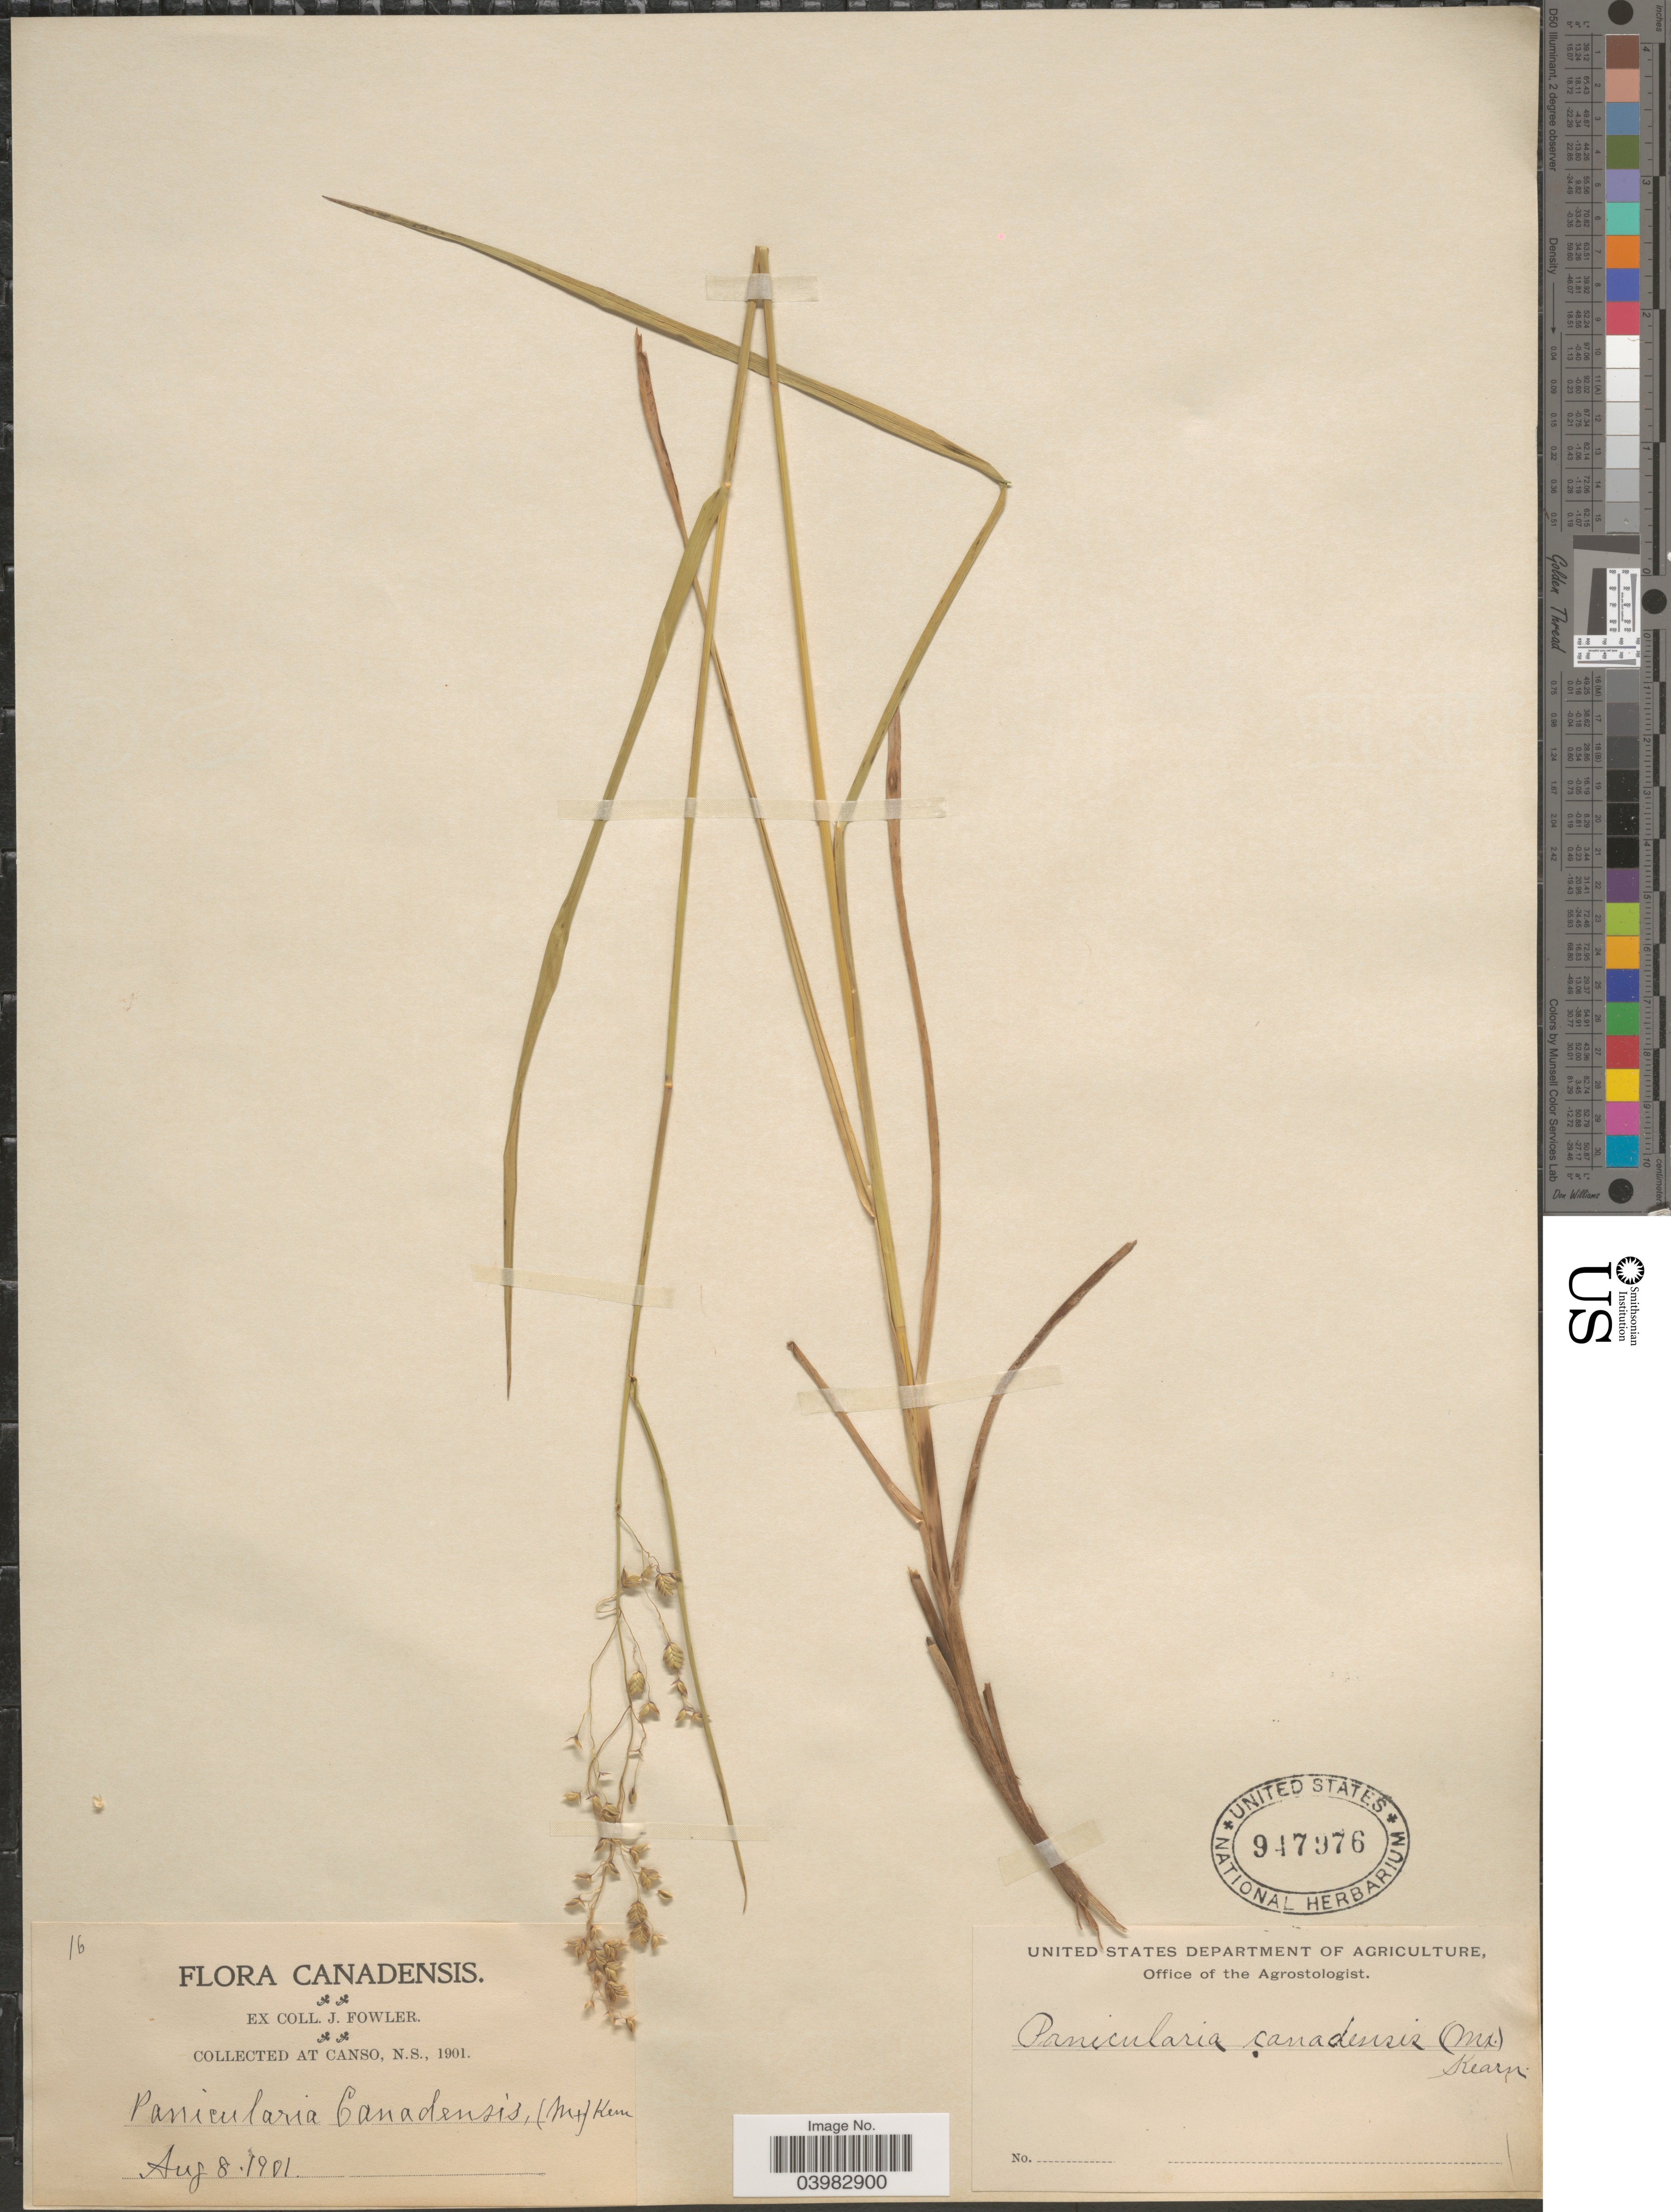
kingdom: Plantae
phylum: Tracheophyta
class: Liliopsida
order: Poales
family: Poaceae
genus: Glyceria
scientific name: Glyceria canadensis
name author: (Michx.) Trin.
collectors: J. Fowler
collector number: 16?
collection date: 1901-08-08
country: Canada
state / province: Nova Scotia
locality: At Canso.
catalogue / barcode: US 947976